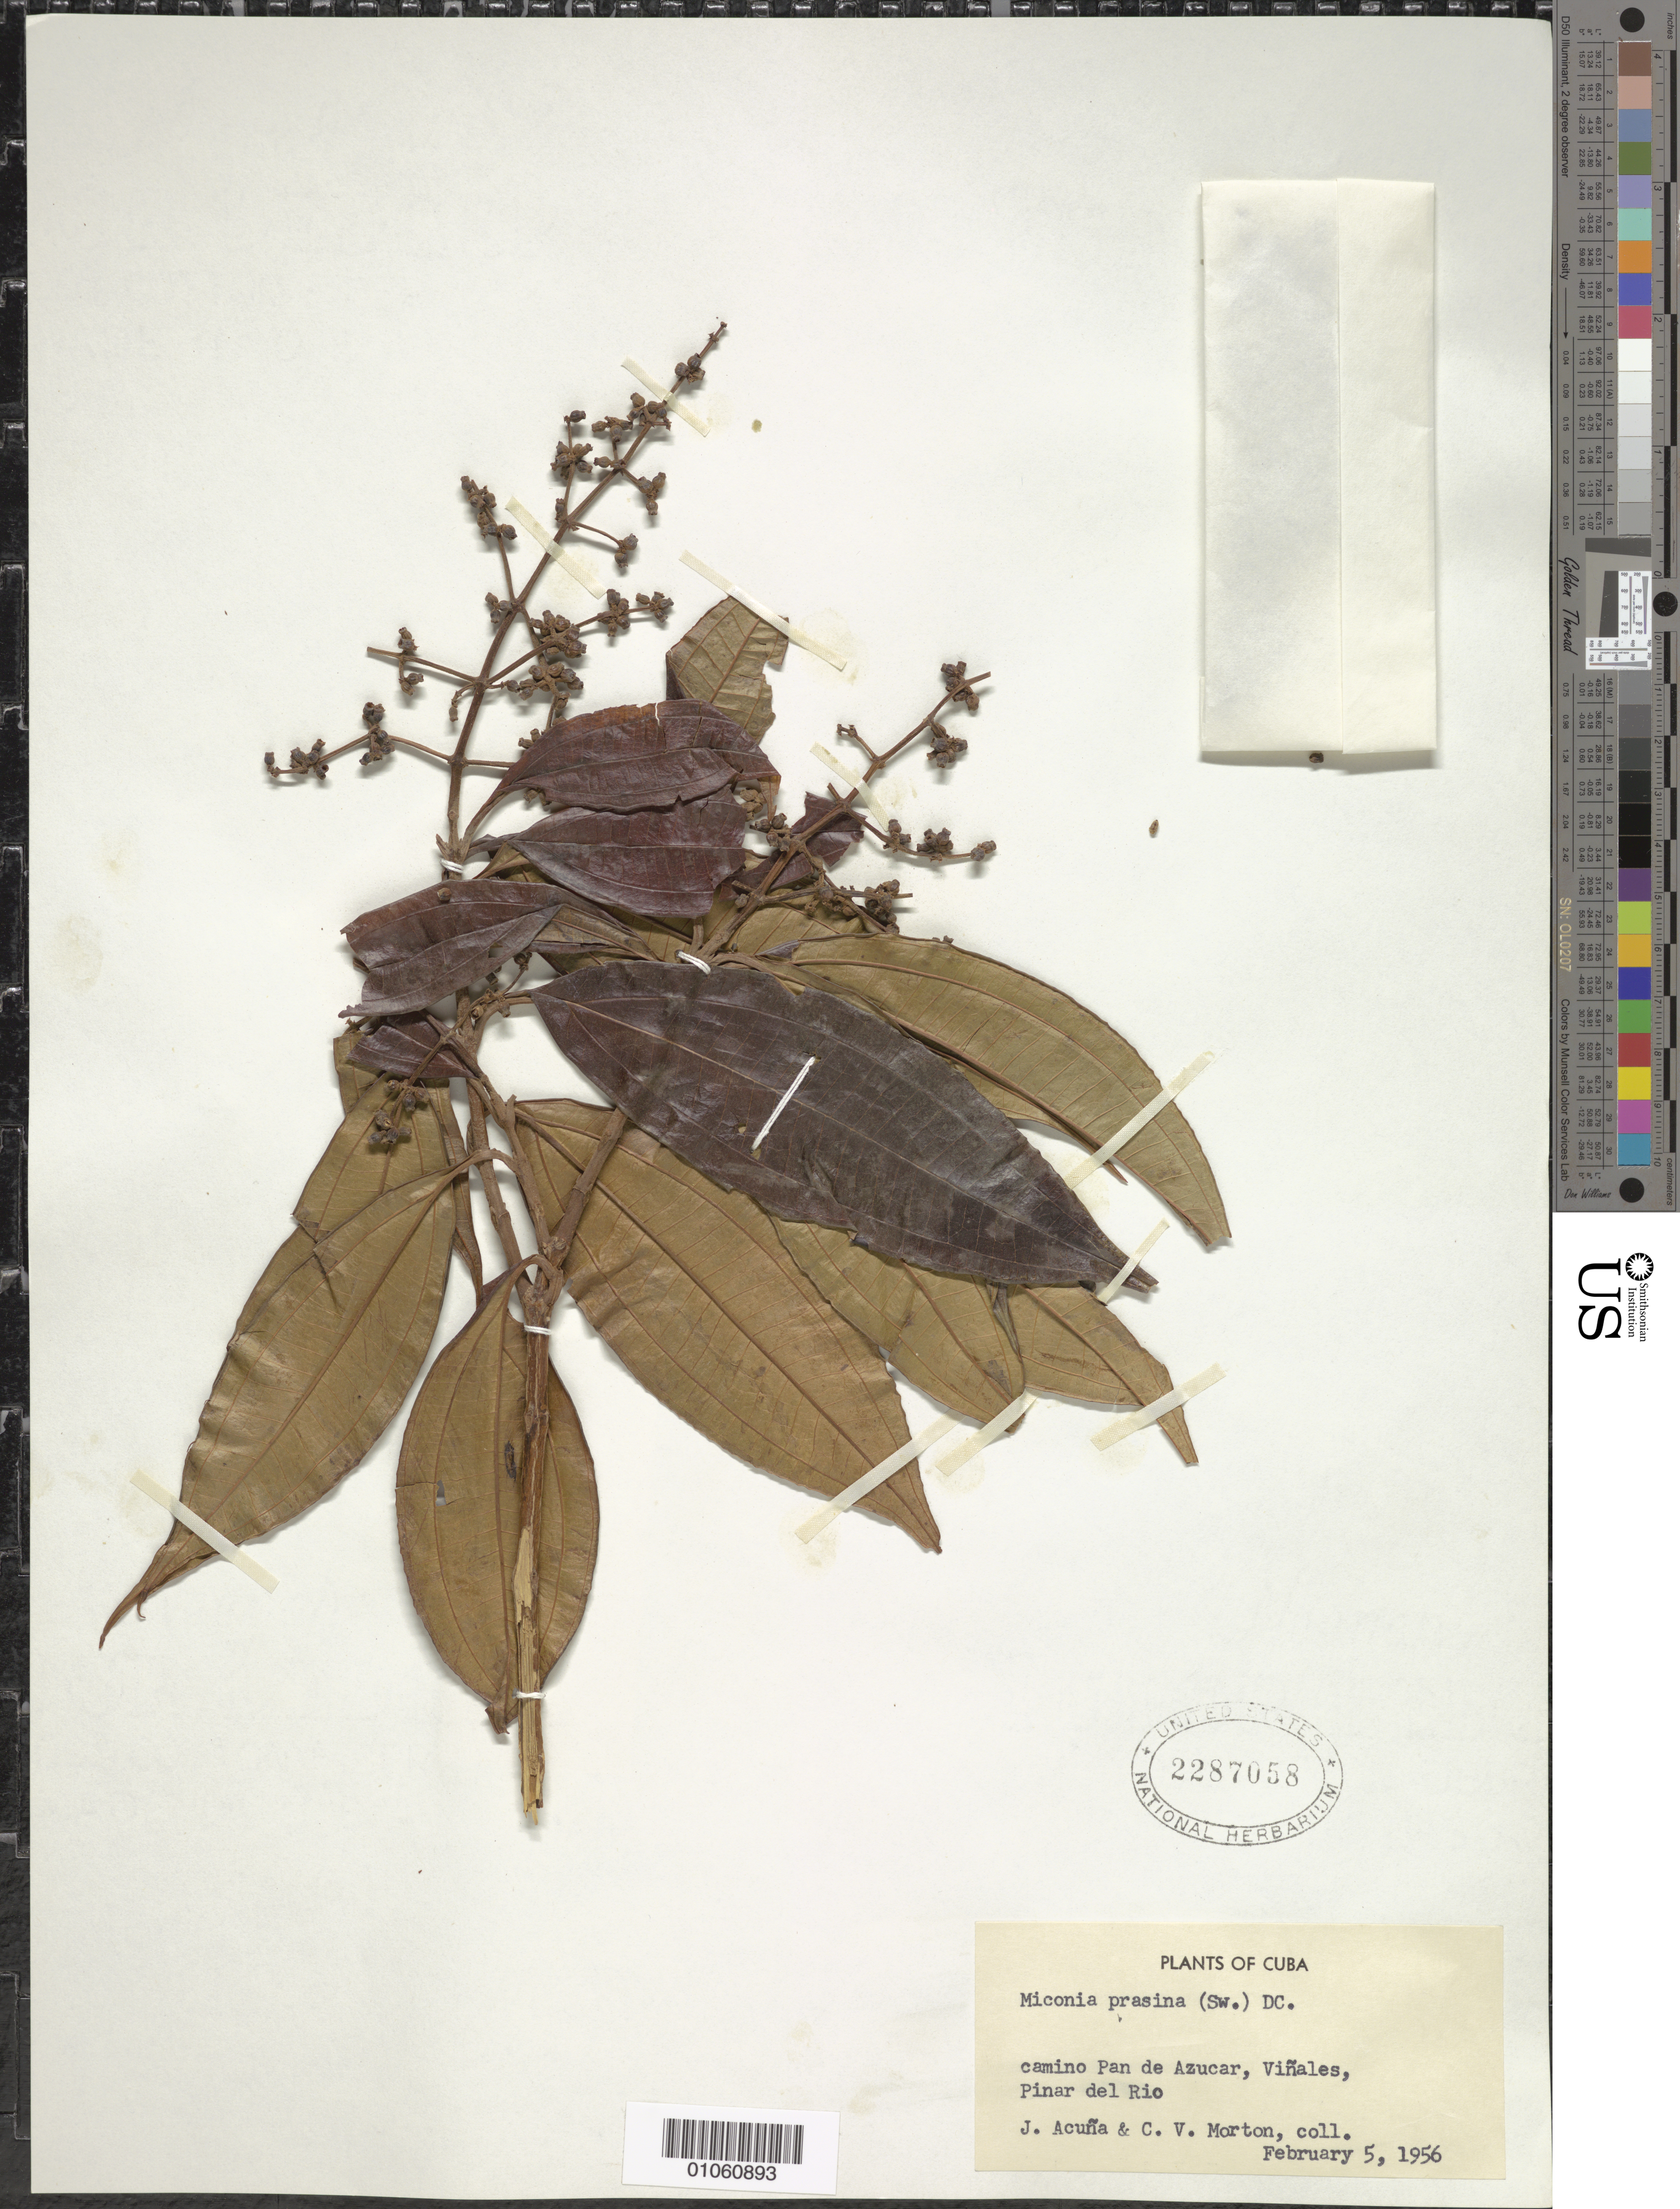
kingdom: Plantae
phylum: Tracheophyta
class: Magnoliopsida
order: Myrtales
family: Melastomataceae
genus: Miconia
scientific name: Miconia prasina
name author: (Sw.) DC.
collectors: J. Acuña & C. V. Morton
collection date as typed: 05 Feb 1956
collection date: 1956-02-05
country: Cuba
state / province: Pinar del Río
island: Cuba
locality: Camino Pan de Azucar, Viñales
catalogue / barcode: US 2287058